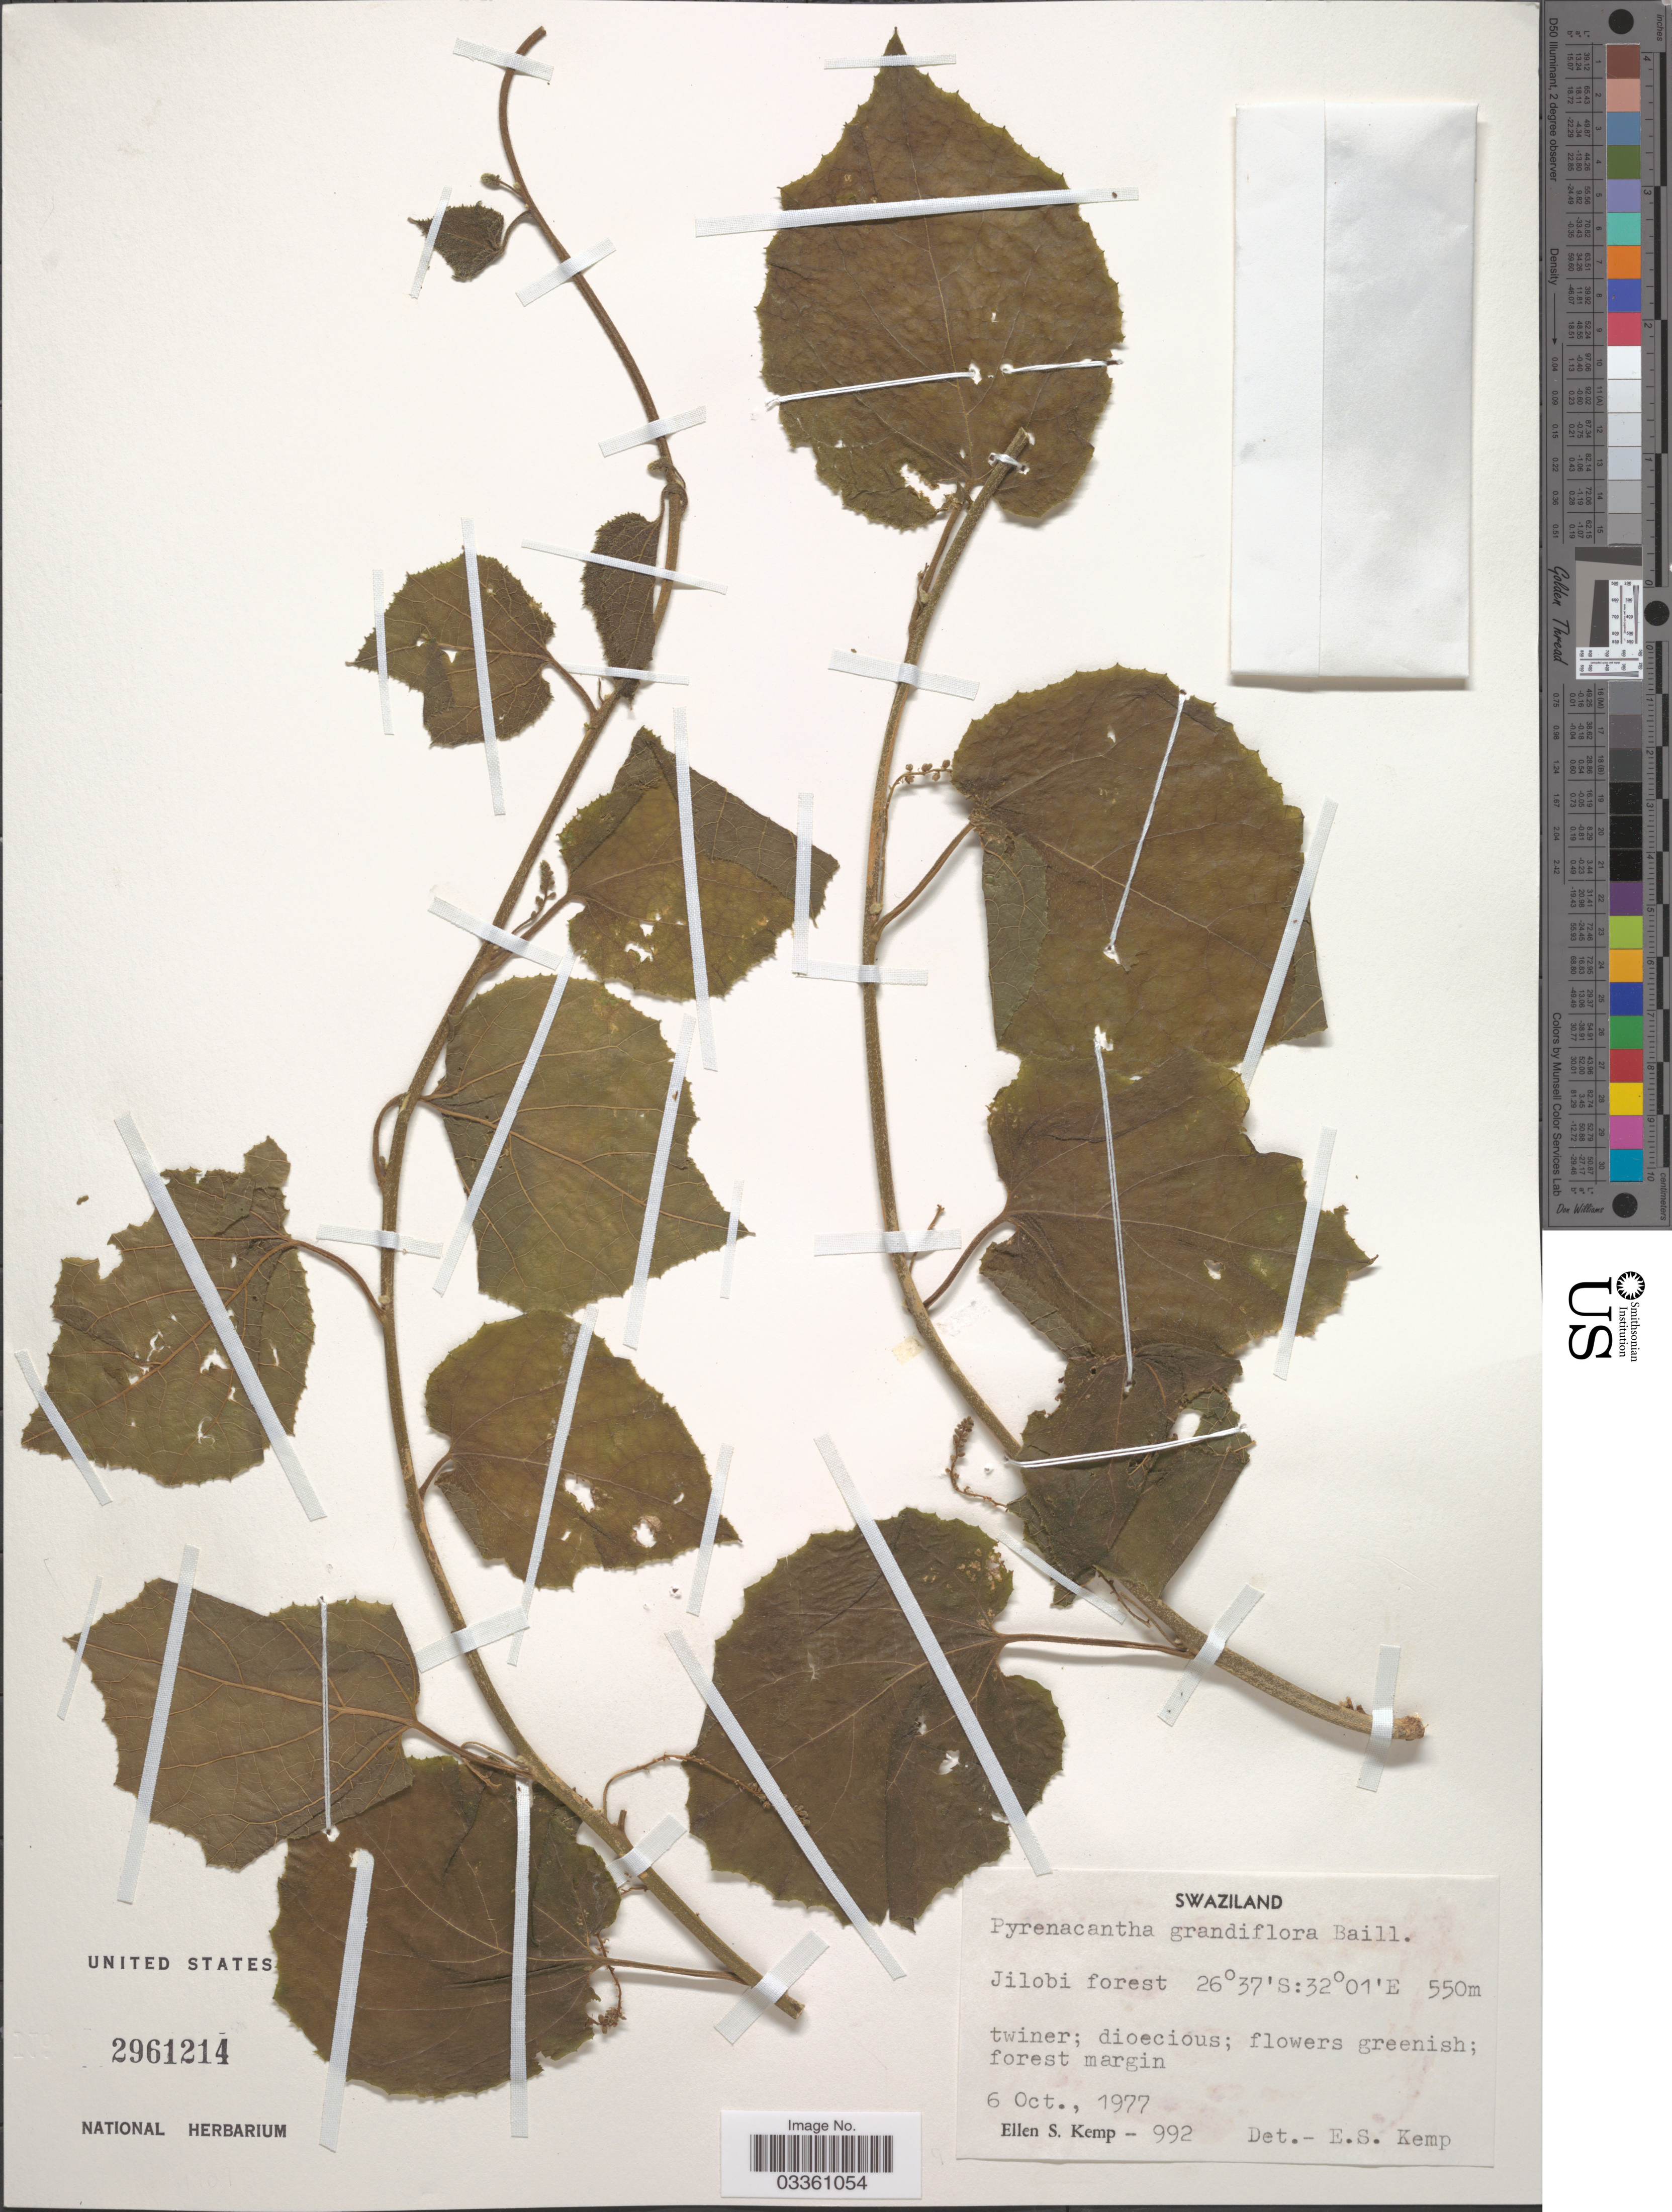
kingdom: Plantae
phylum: Tracheophyta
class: Magnoliopsida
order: Icacinales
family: Icacinaceae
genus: Pyrenacantha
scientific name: Pyrenacantha grandiflora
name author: Baill.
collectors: E. S. Kemp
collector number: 992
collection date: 1977-10-06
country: Eswatini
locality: Jilobi forest.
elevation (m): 550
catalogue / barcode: US 2961214